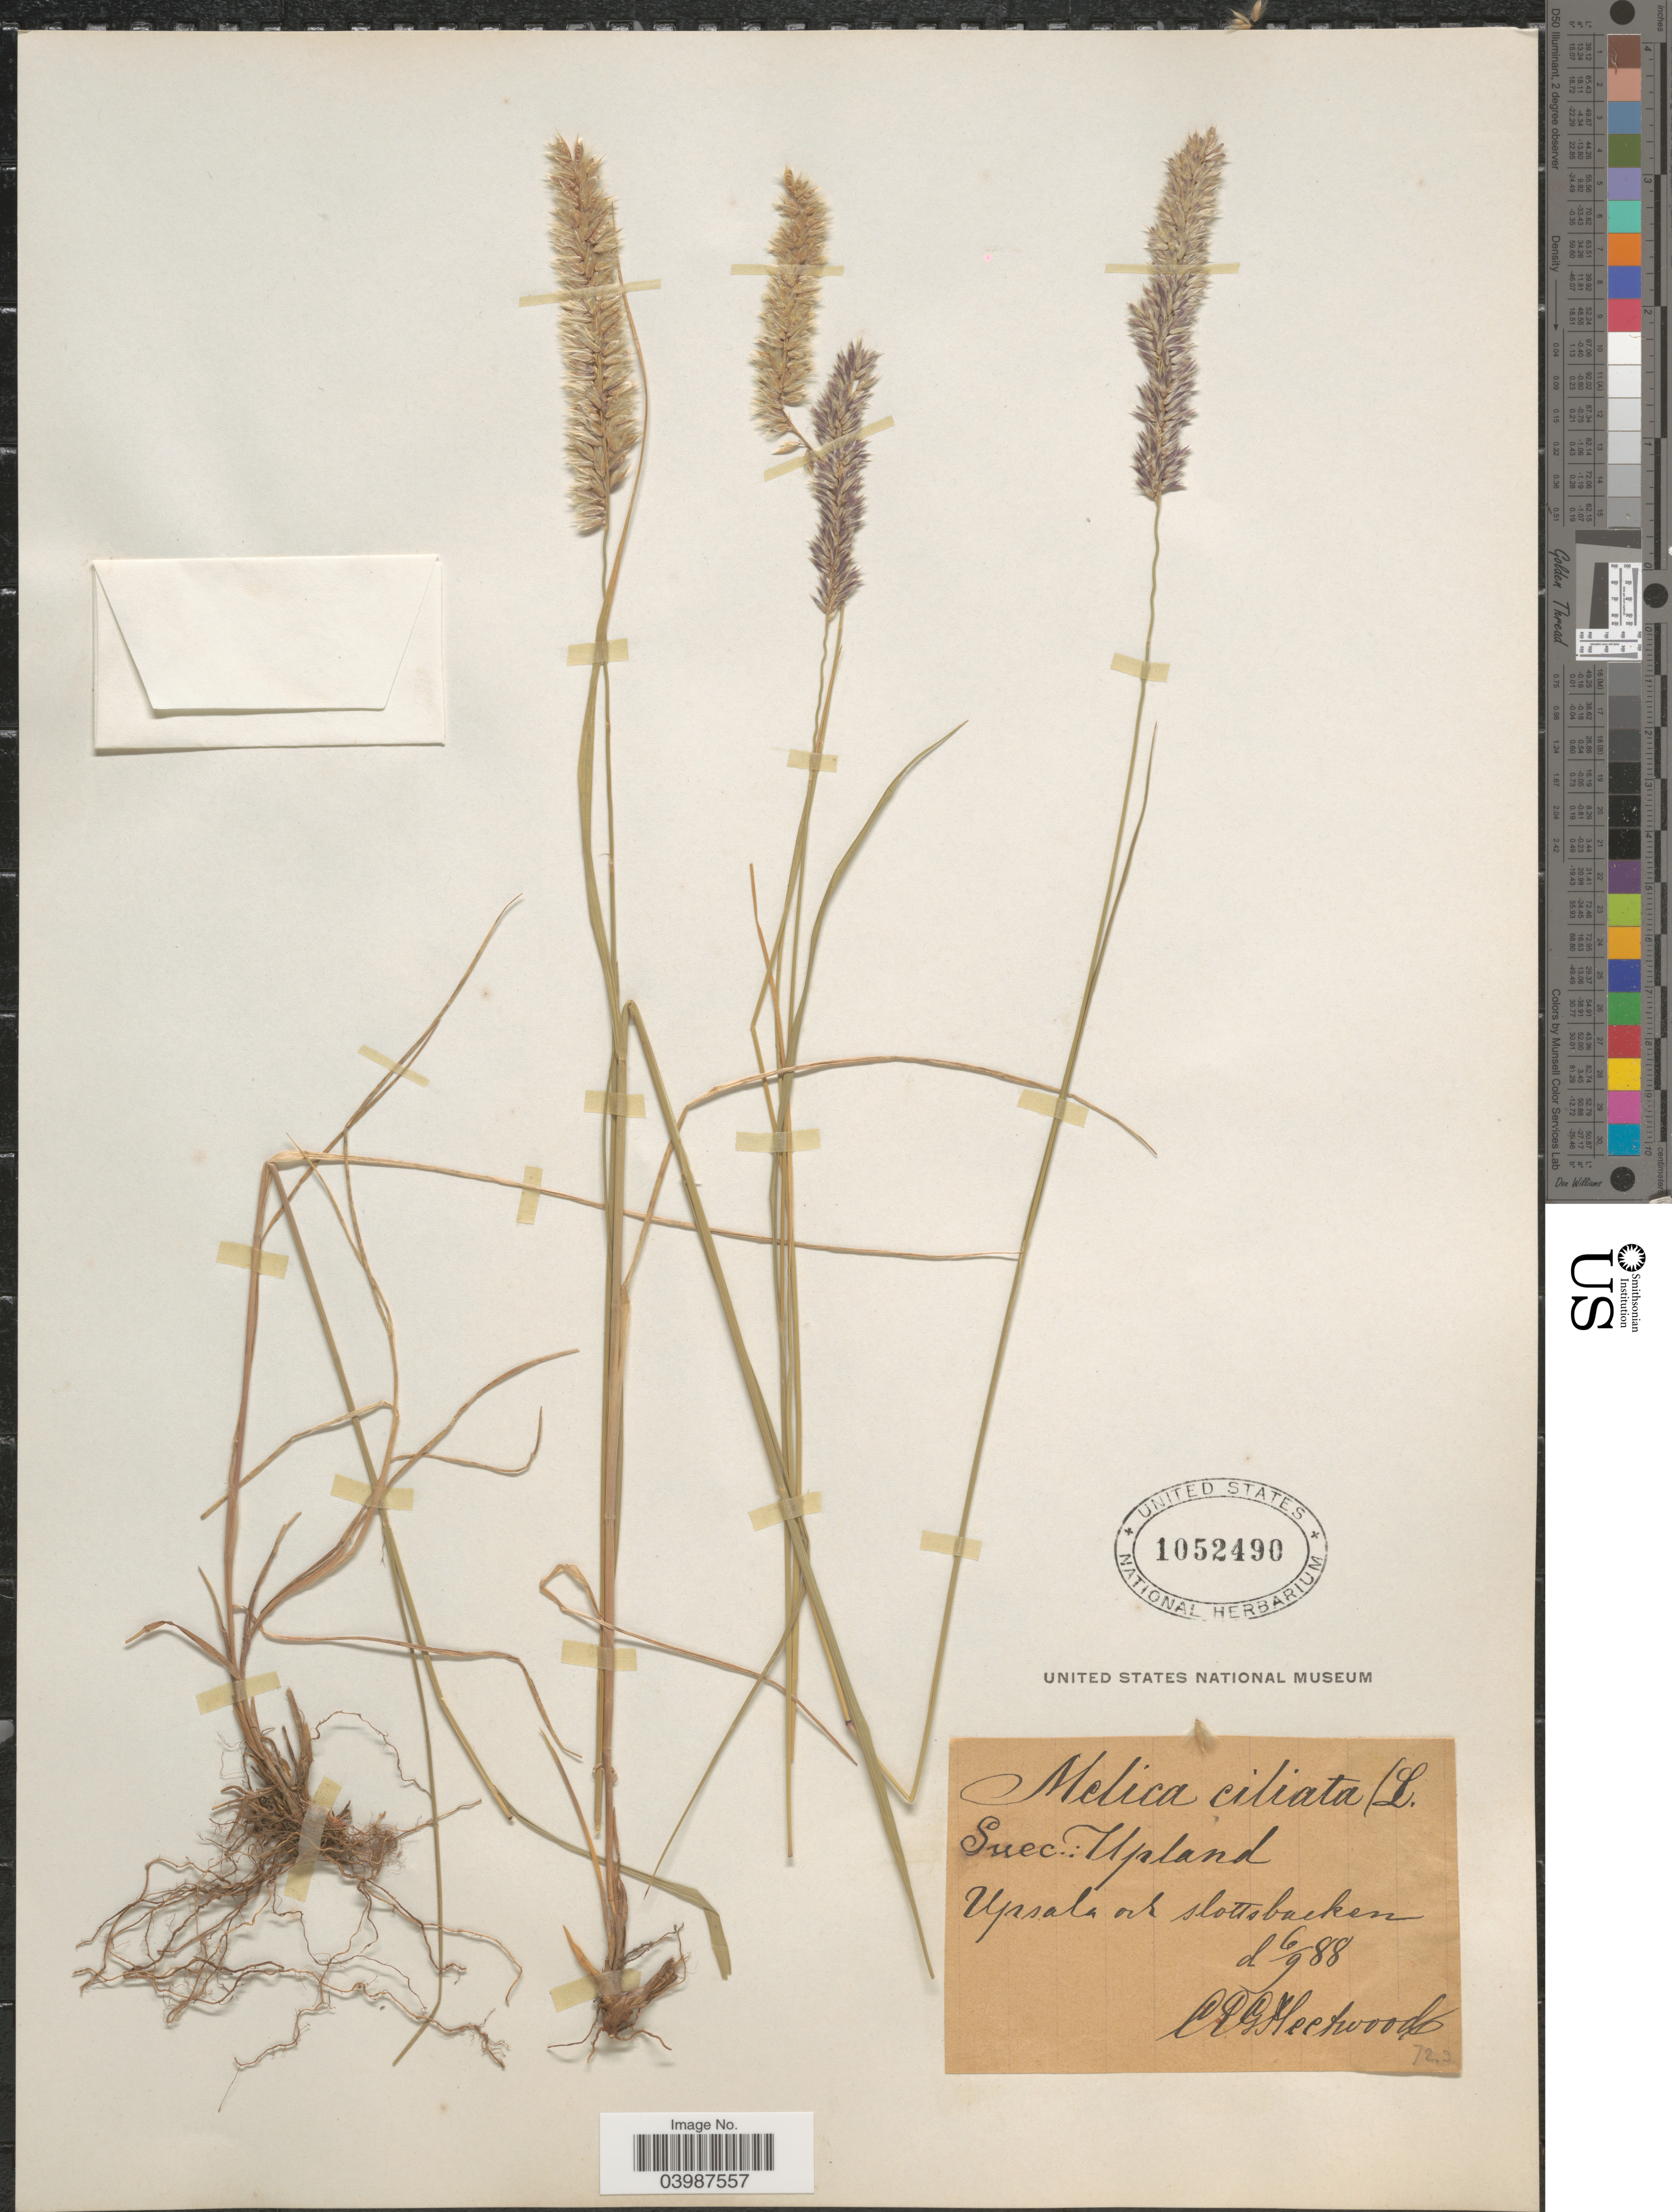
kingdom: Plantae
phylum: Tracheophyta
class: Liliopsida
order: Poales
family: Poaceae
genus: Melica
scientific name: Melica ciliata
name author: L.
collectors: C. Heetwoods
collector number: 723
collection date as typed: Transcribed d/m/y: 6/9/88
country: Sweden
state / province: Uppsala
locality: Suec.: Upland. Upsala och slottsbacken.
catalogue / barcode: US 1052490